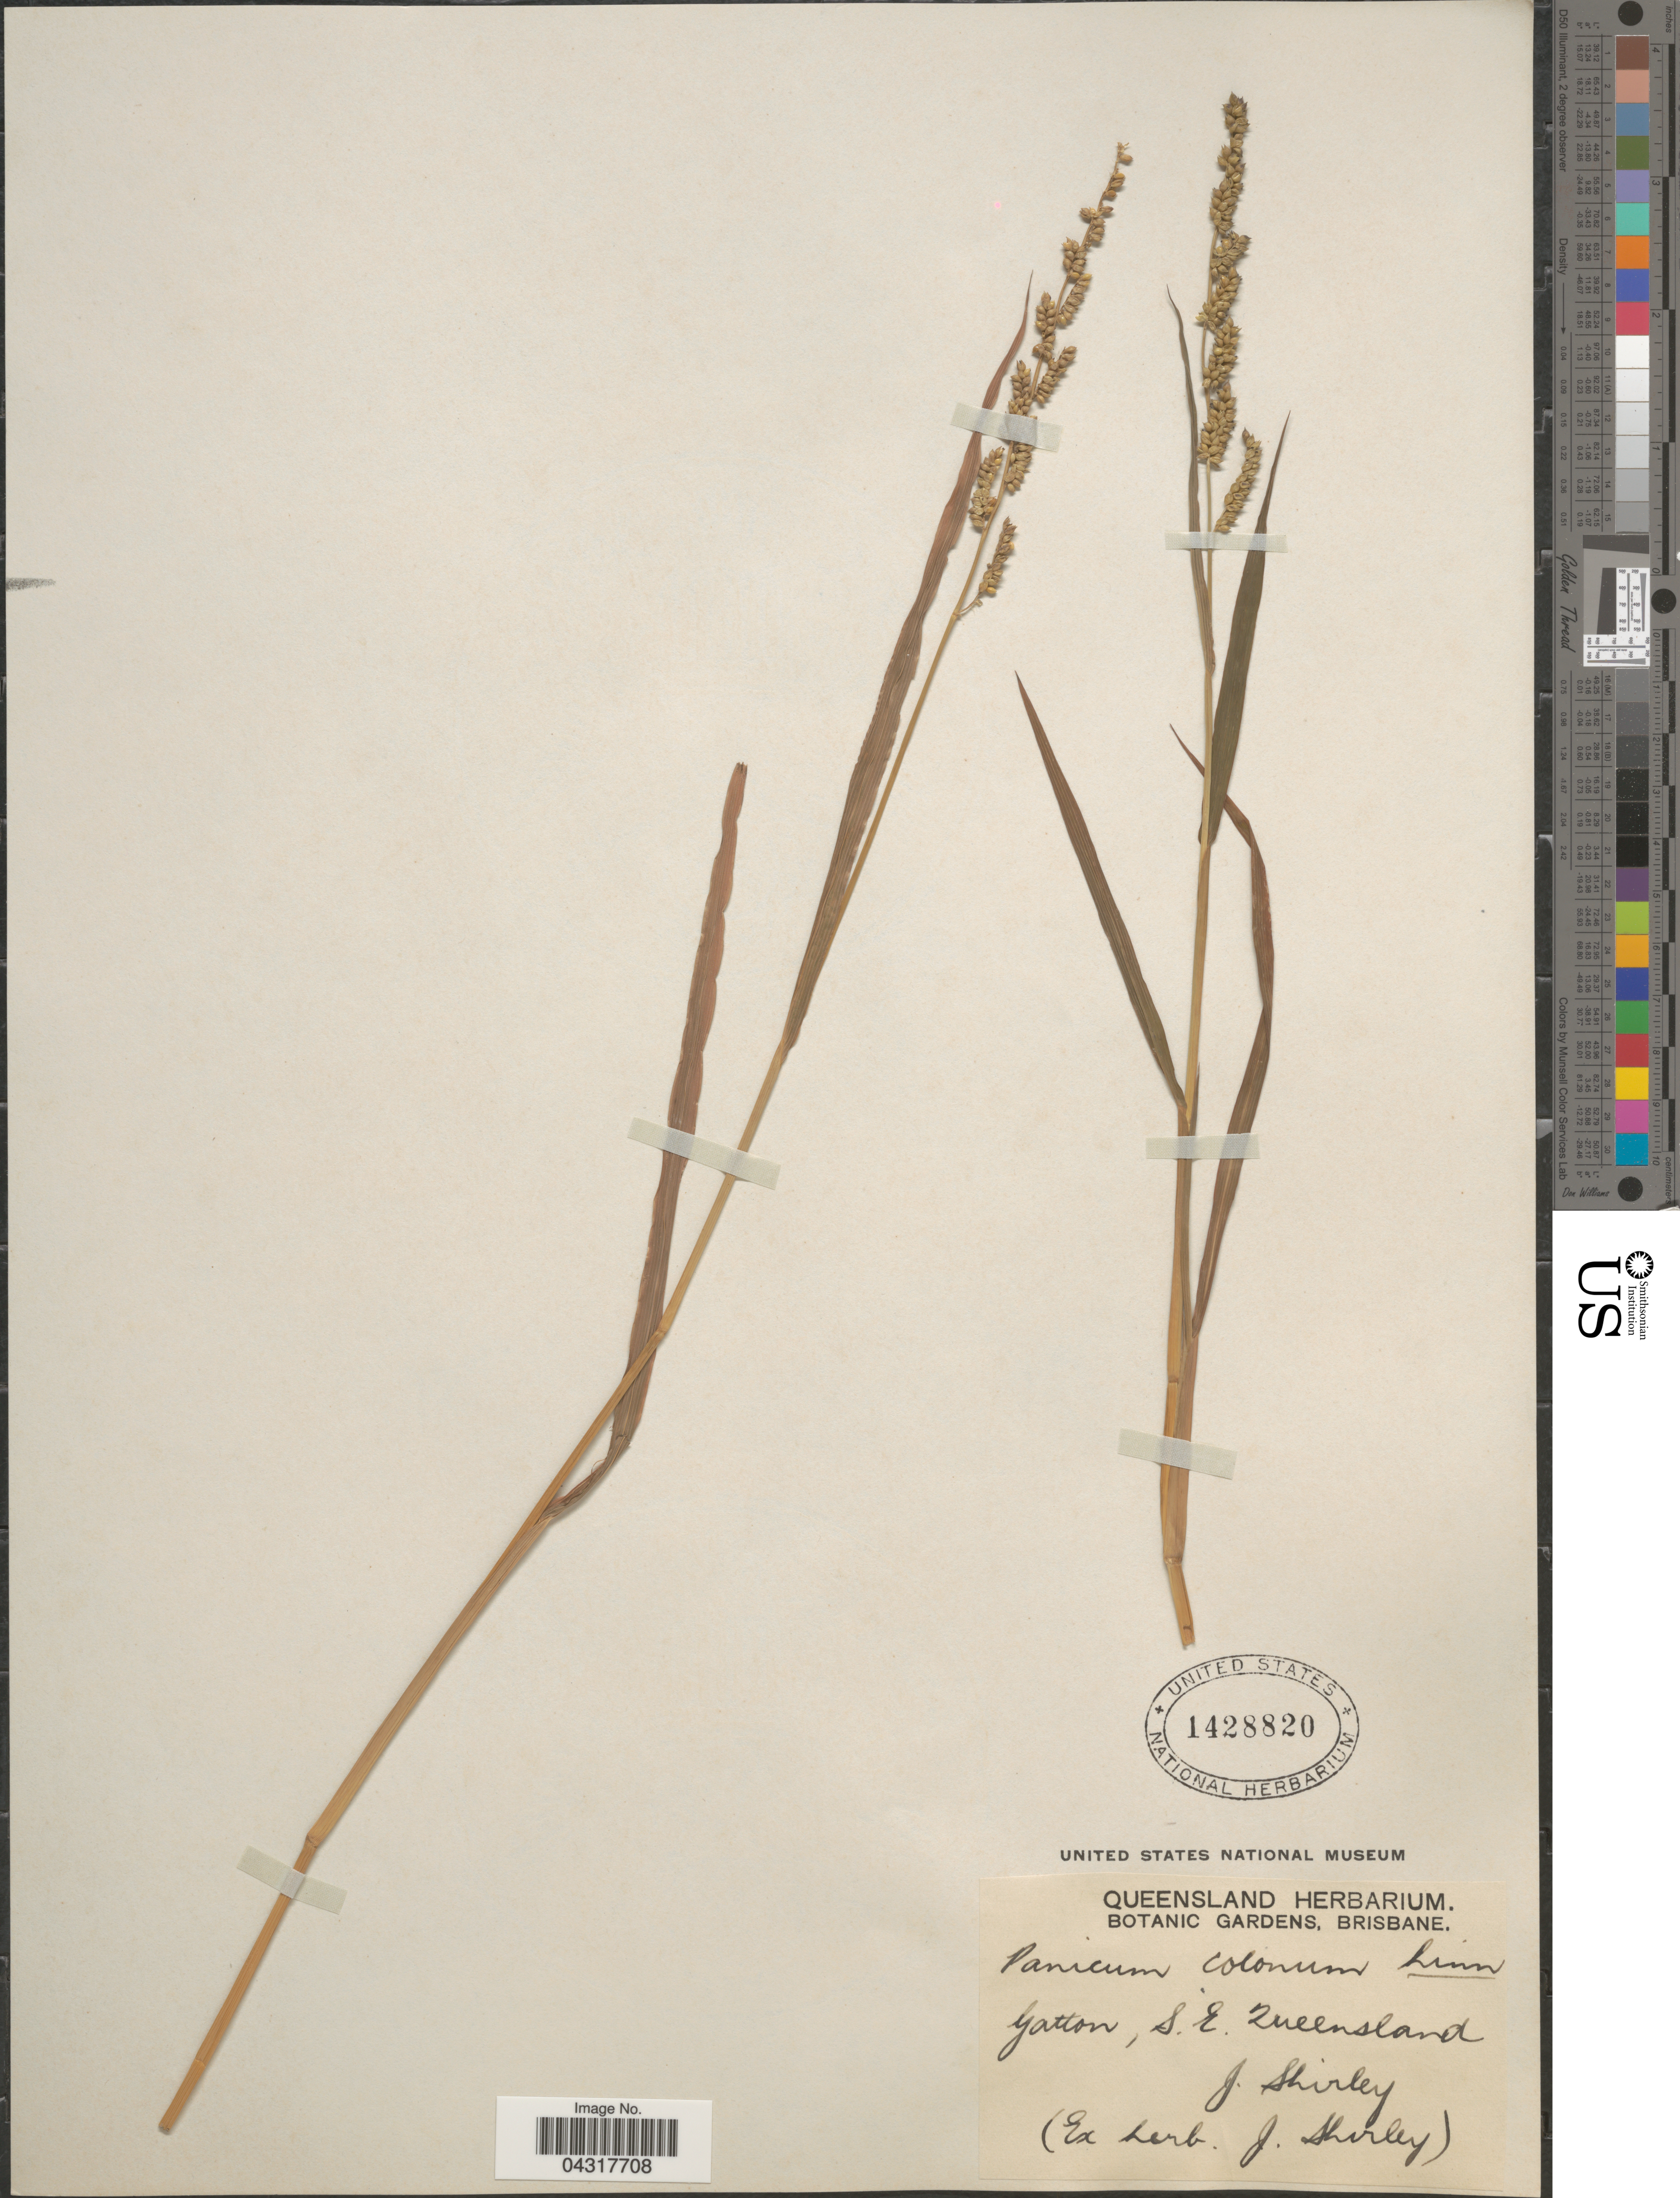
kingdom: Plantae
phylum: Tracheophyta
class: Liliopsida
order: Poales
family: Poaceae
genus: Echinochloa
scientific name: Echinochloa colona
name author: (L.) Link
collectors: J. Shirley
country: Australia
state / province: Queensland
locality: Gatton, S.E. Queensland.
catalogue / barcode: US 1428820